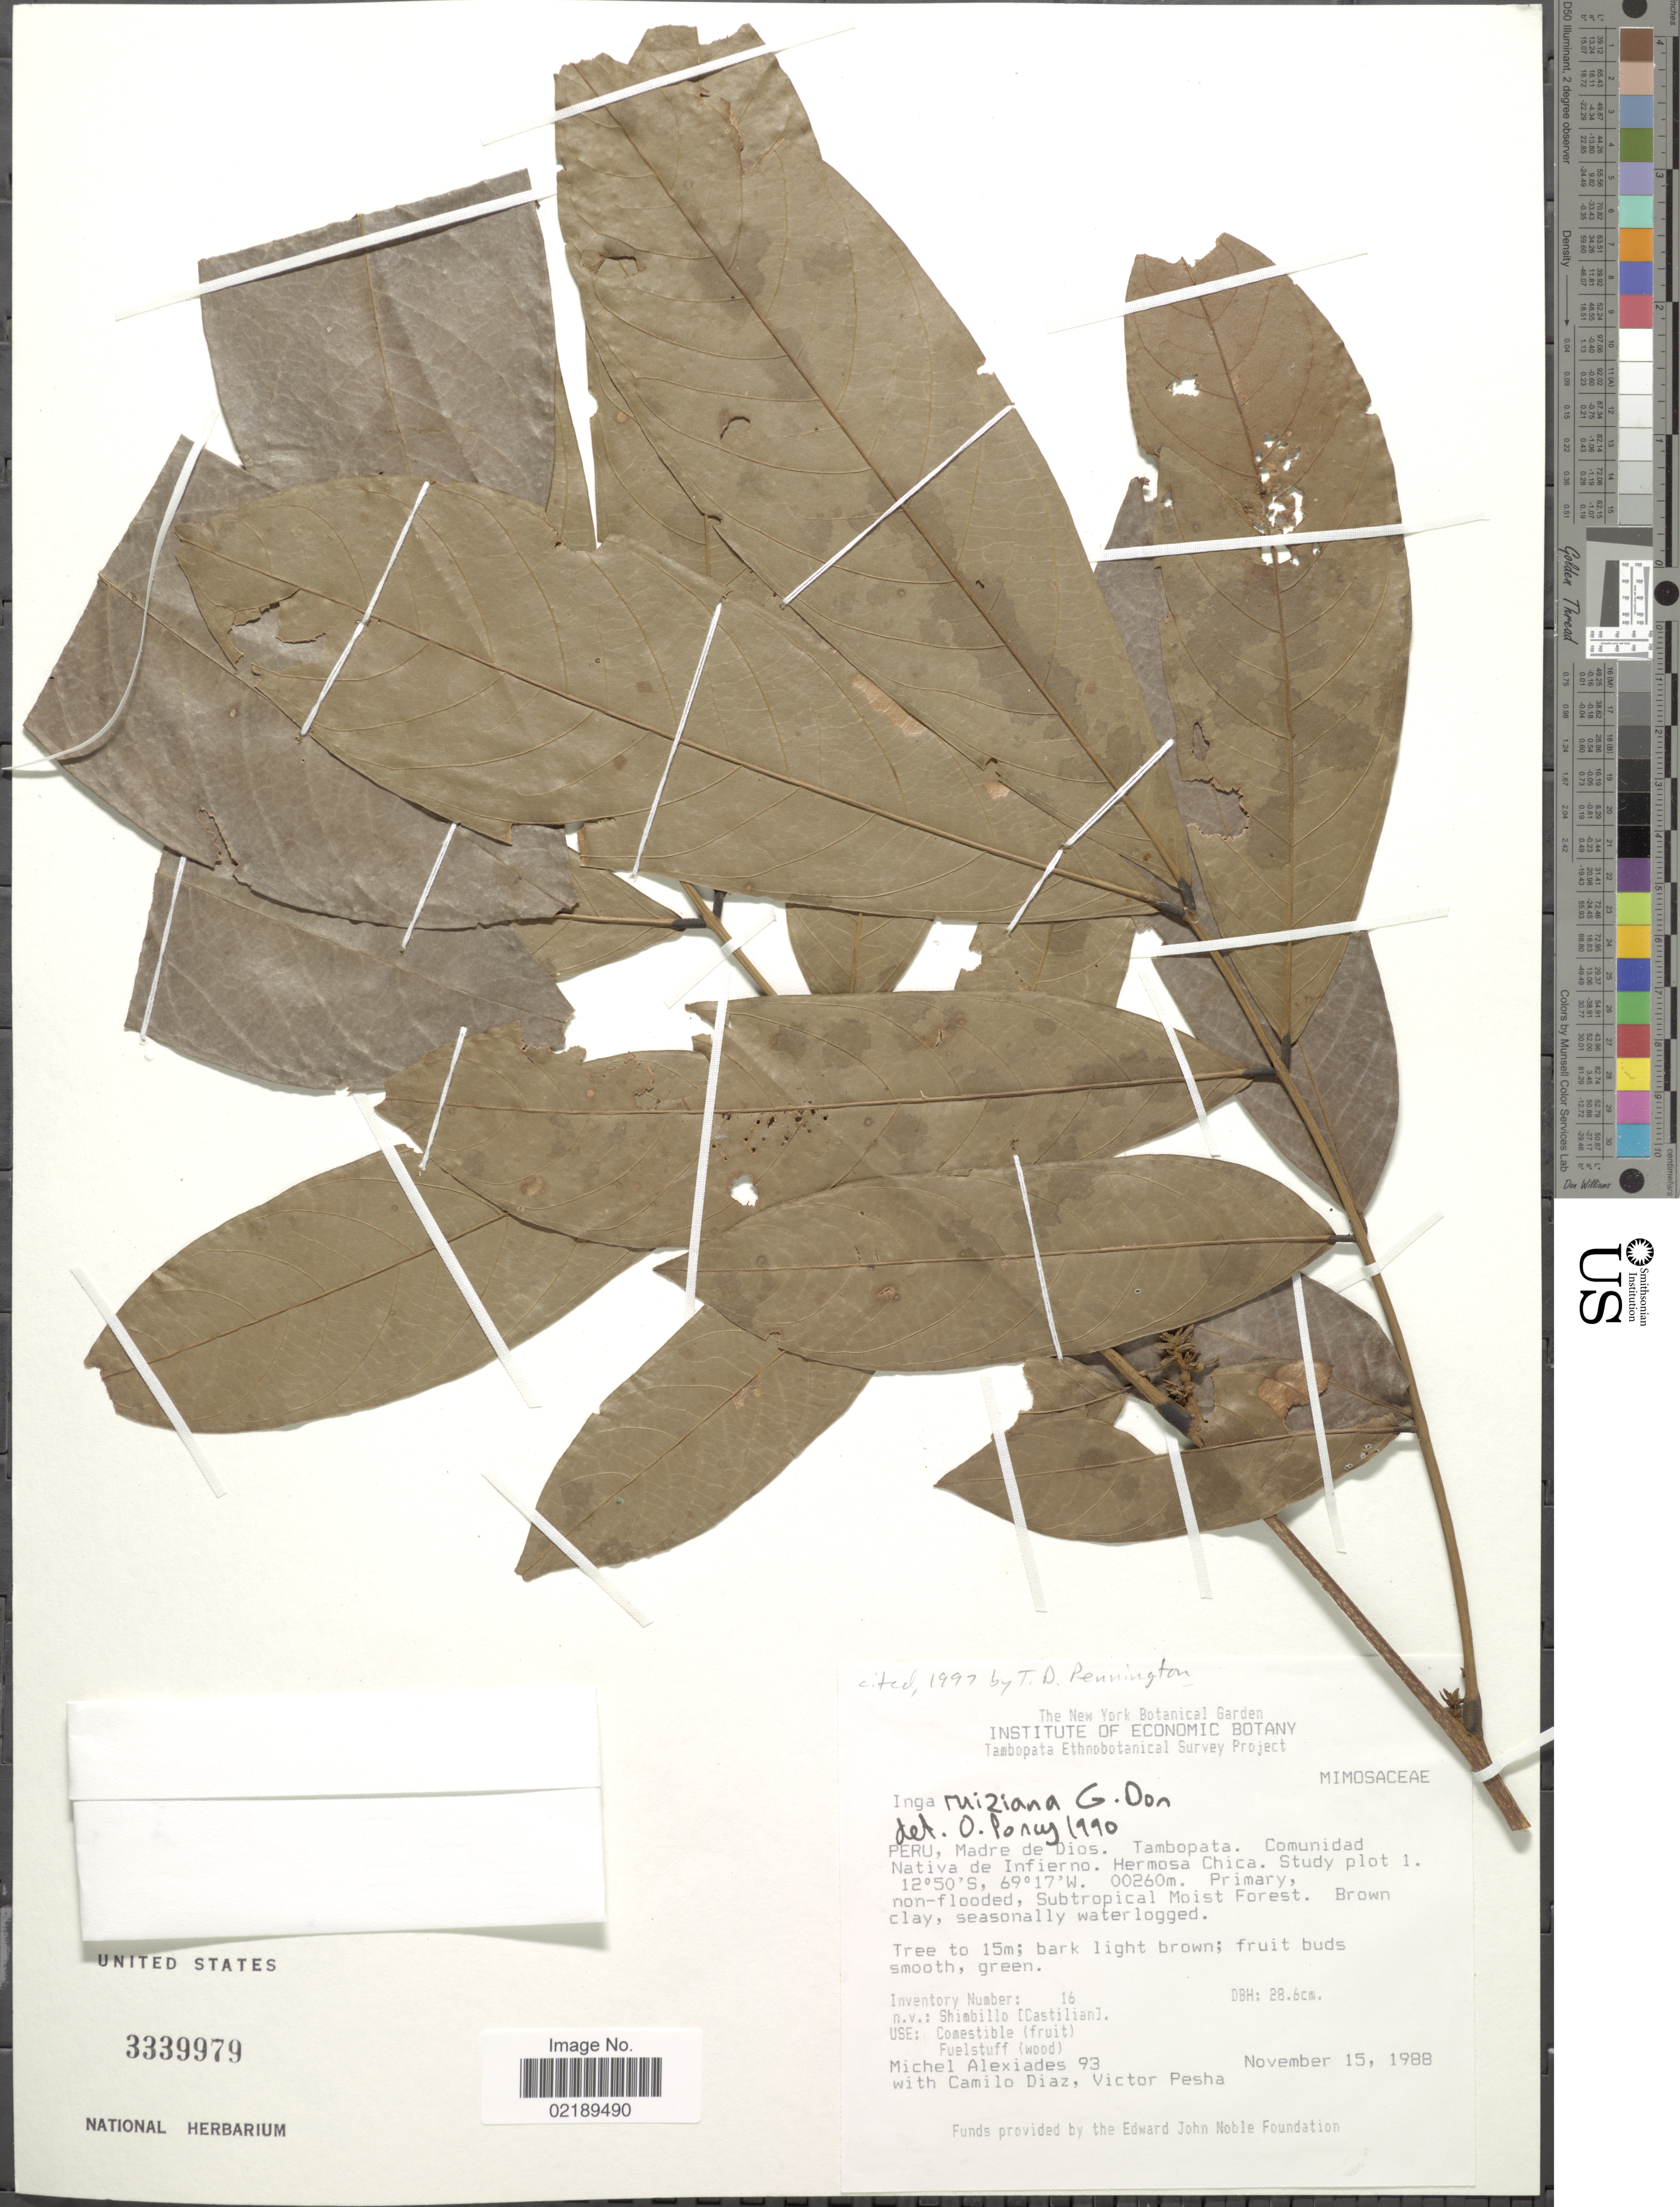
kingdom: Plantae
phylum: Tracheophyta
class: Magnoliopsida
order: Fabales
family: Fabaceae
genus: Inga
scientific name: Inga ruiziana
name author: G. Don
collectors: M. Alexiades, C. Díaz & V. Pesha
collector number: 93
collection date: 1988-11-15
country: Peru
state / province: Madre de Dios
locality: Tambopata, Cuminidad Nativa de Infierno, Hermosa Chica, Study Plot 1.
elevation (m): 260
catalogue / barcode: US 3339979